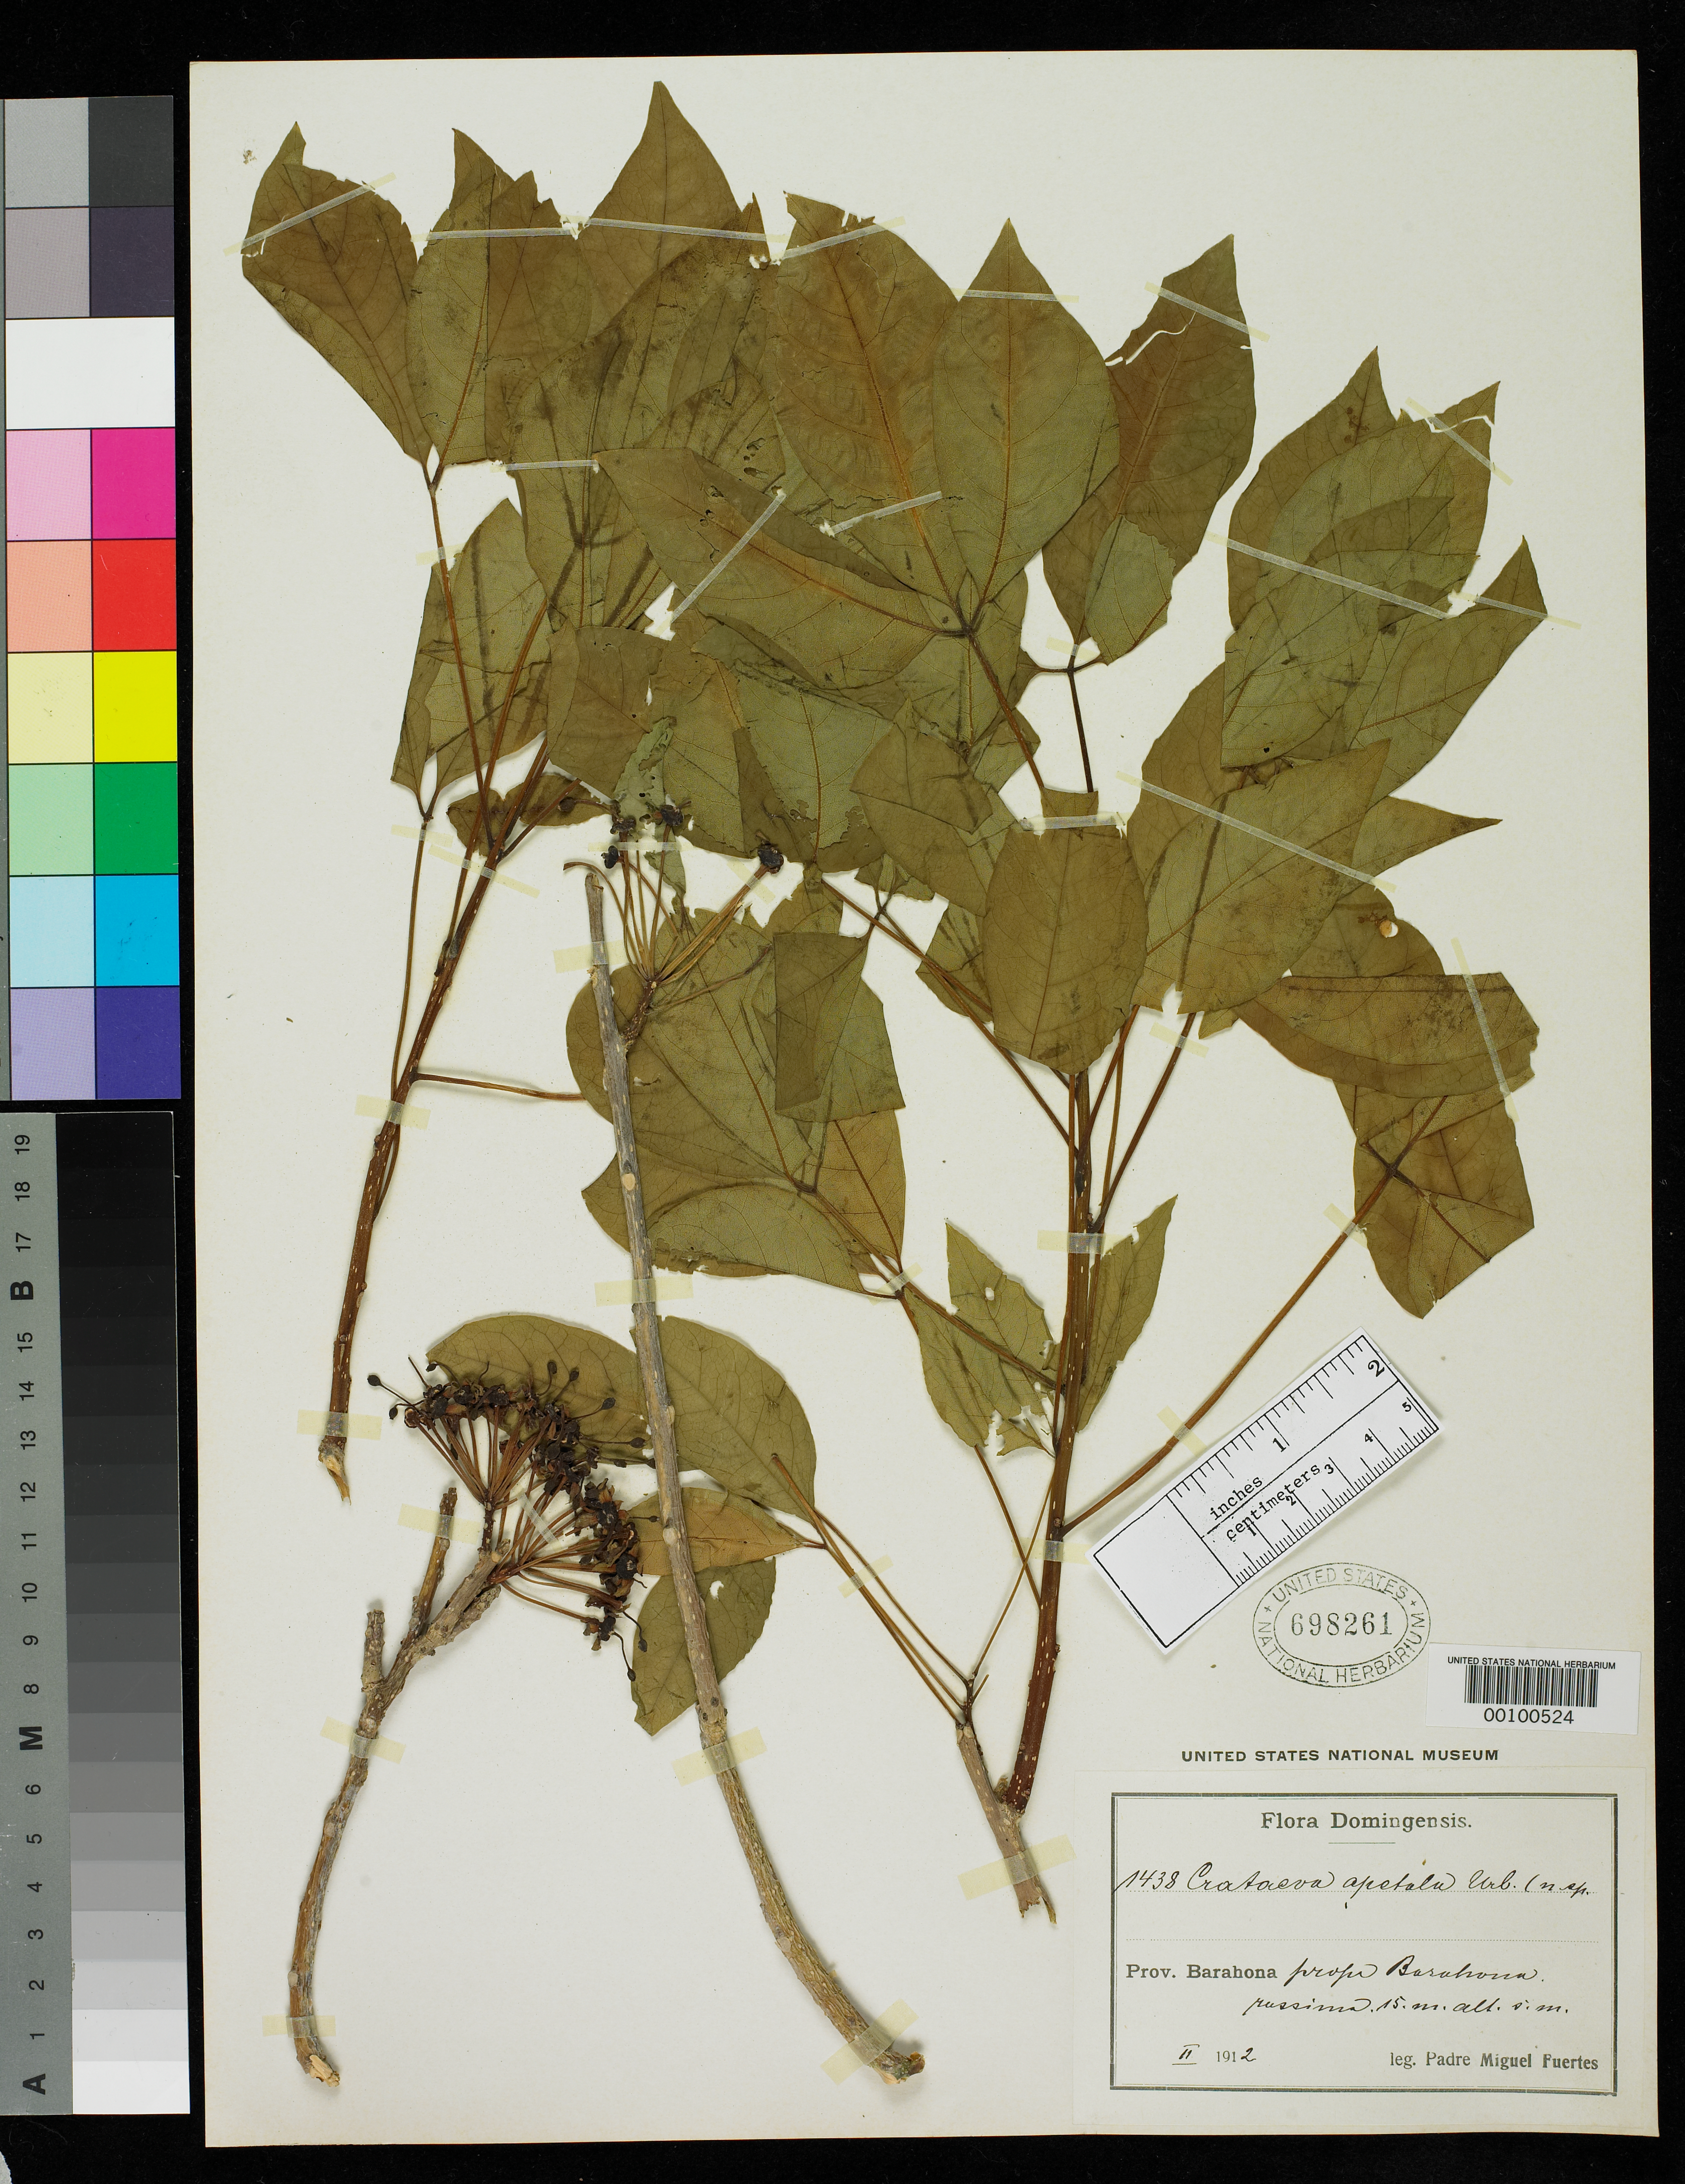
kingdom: Plantae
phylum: Tracheophyta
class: Magnoliopsida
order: Brassicales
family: Capparaceae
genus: Crateva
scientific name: Crateva apetala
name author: Urb.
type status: Isotype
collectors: M. D. Fuertes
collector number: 1438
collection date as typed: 01 Feb 1912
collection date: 1912-02-01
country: Dominican Republic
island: Hispaniola Island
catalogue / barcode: US 698261